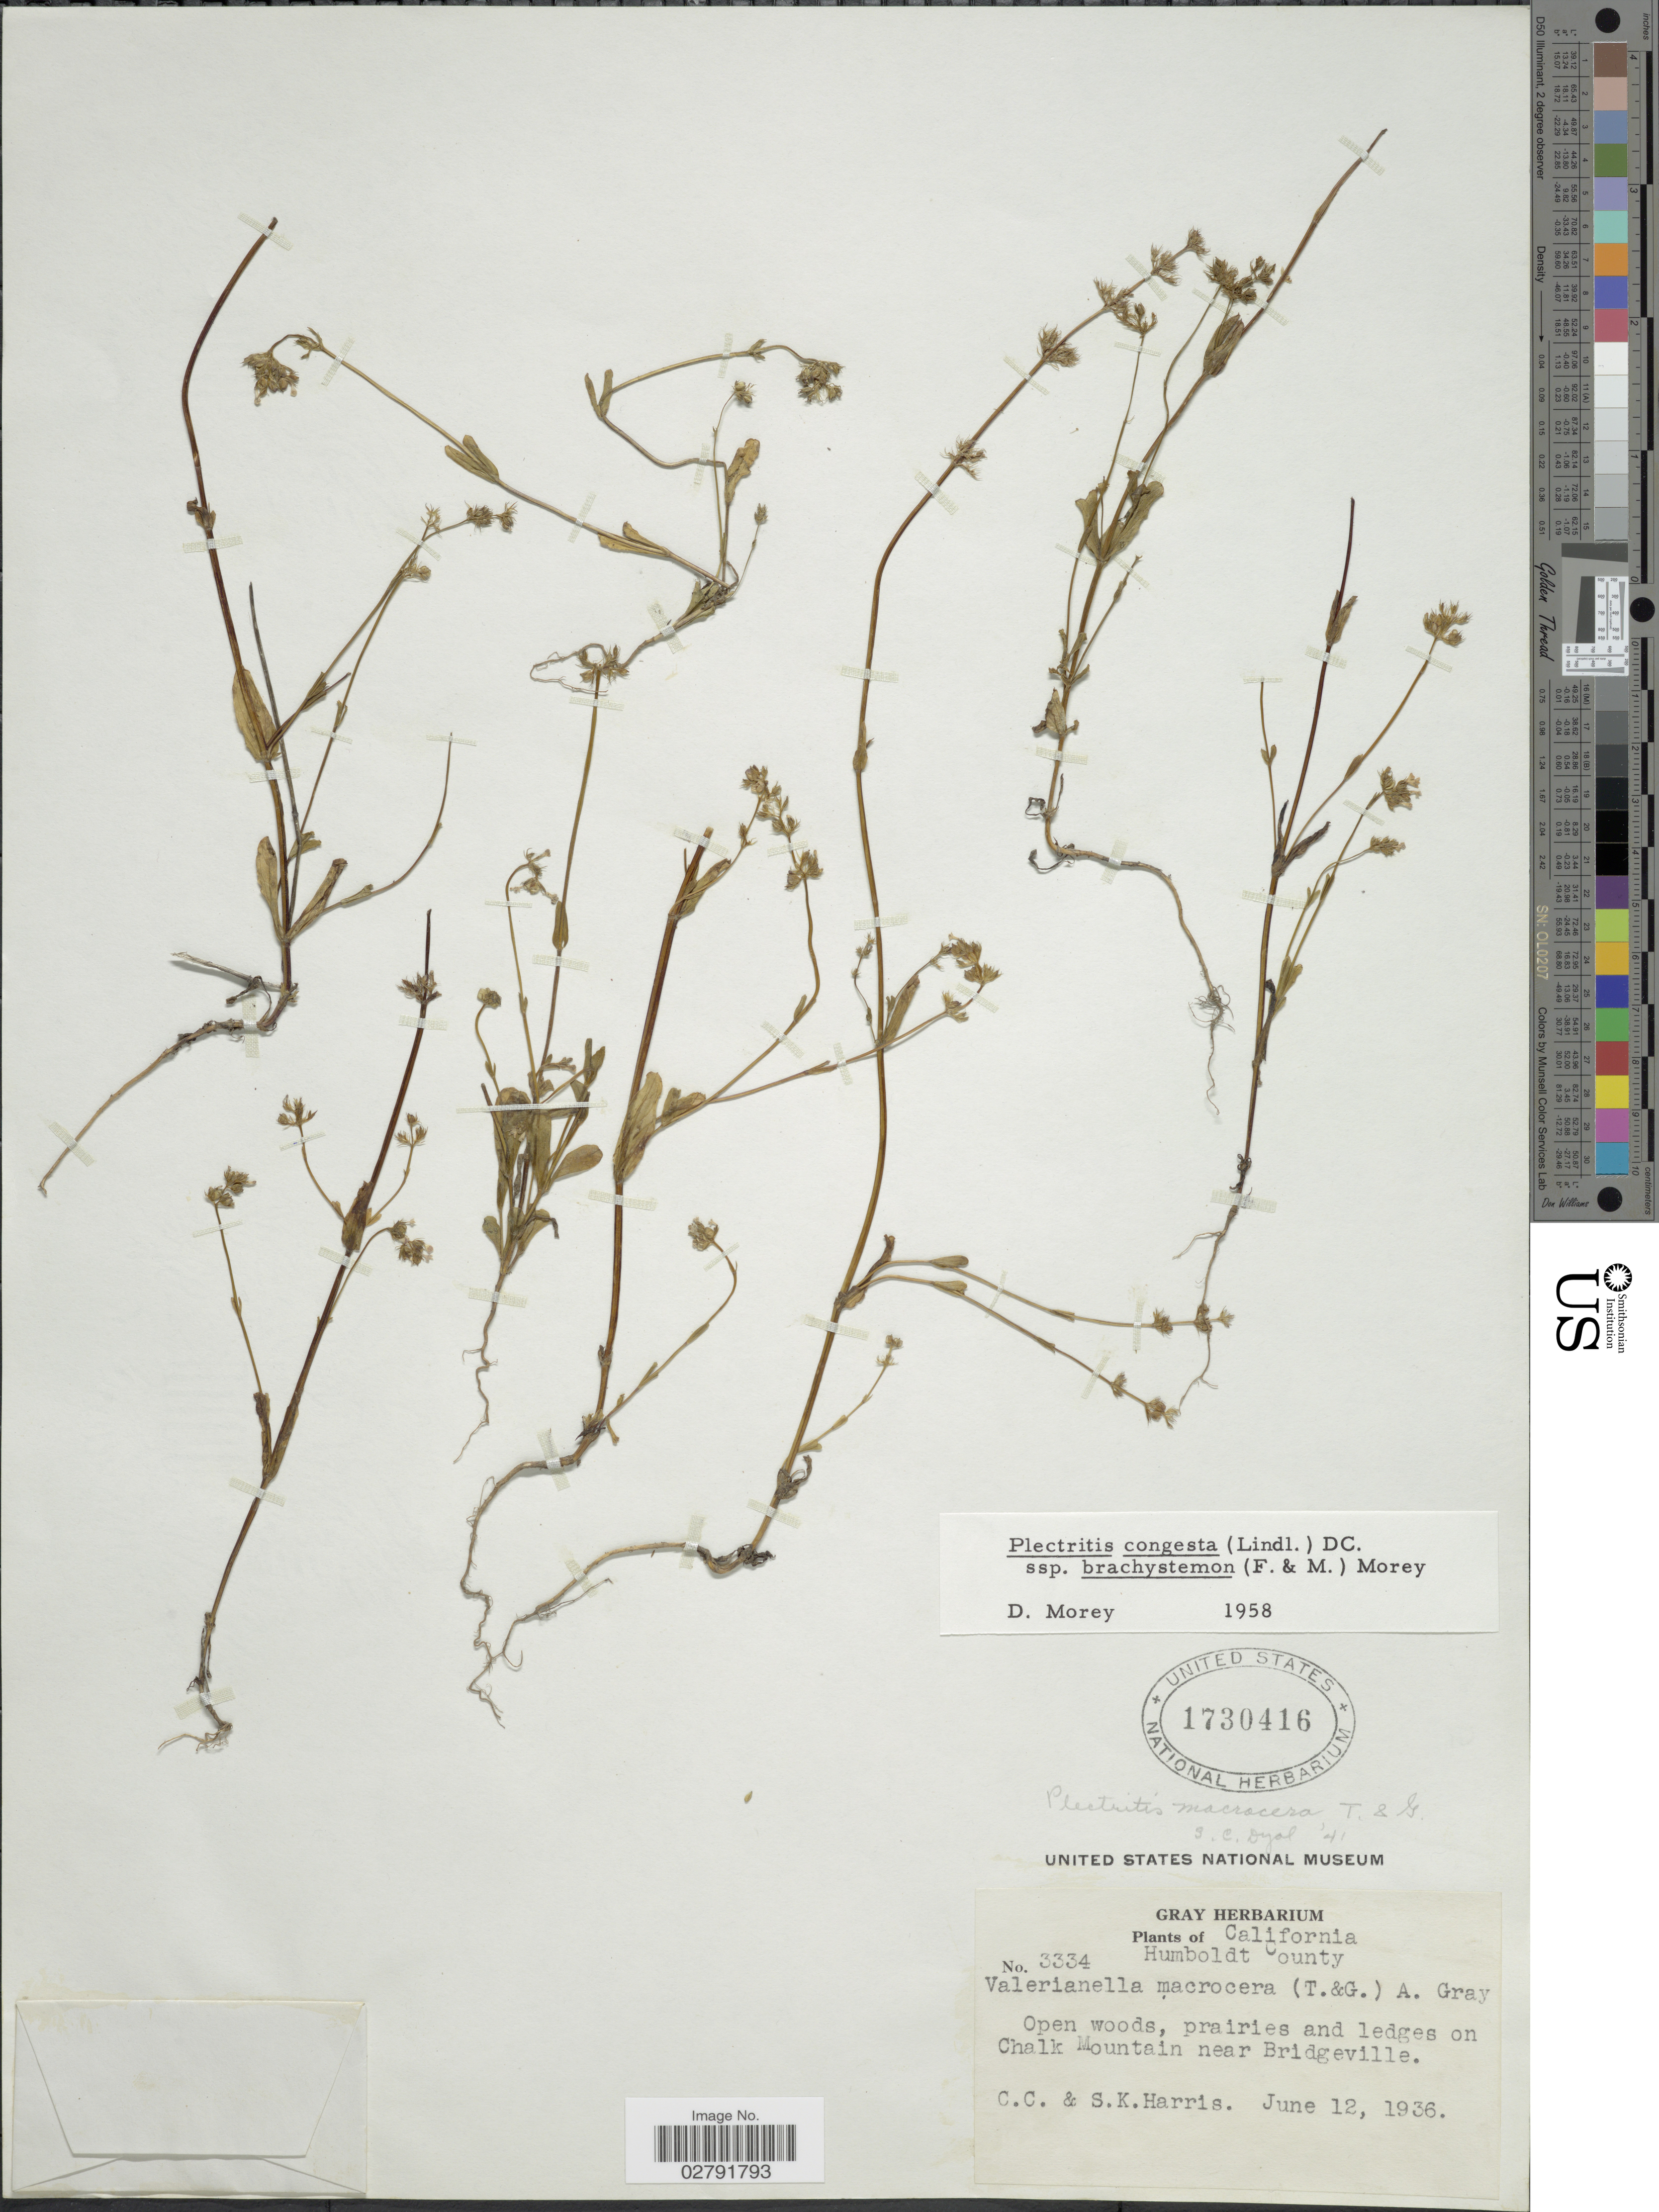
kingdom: Plantae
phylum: Tracheophyta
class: Magnoliopsida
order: Dipsacales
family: Caprifoliaceae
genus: Plectritis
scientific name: Plectritis congesta subsp. brachystemon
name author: (Fisch. & C.A. Mey.) Morey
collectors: C. C. Harris & S. K. Harris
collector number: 3334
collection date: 1936-06-12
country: United States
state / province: California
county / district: Humboldt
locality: Humboldt County. Open woods, prairies and ledges on Chalk Mountain near Bridgeville.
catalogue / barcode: US 1730416